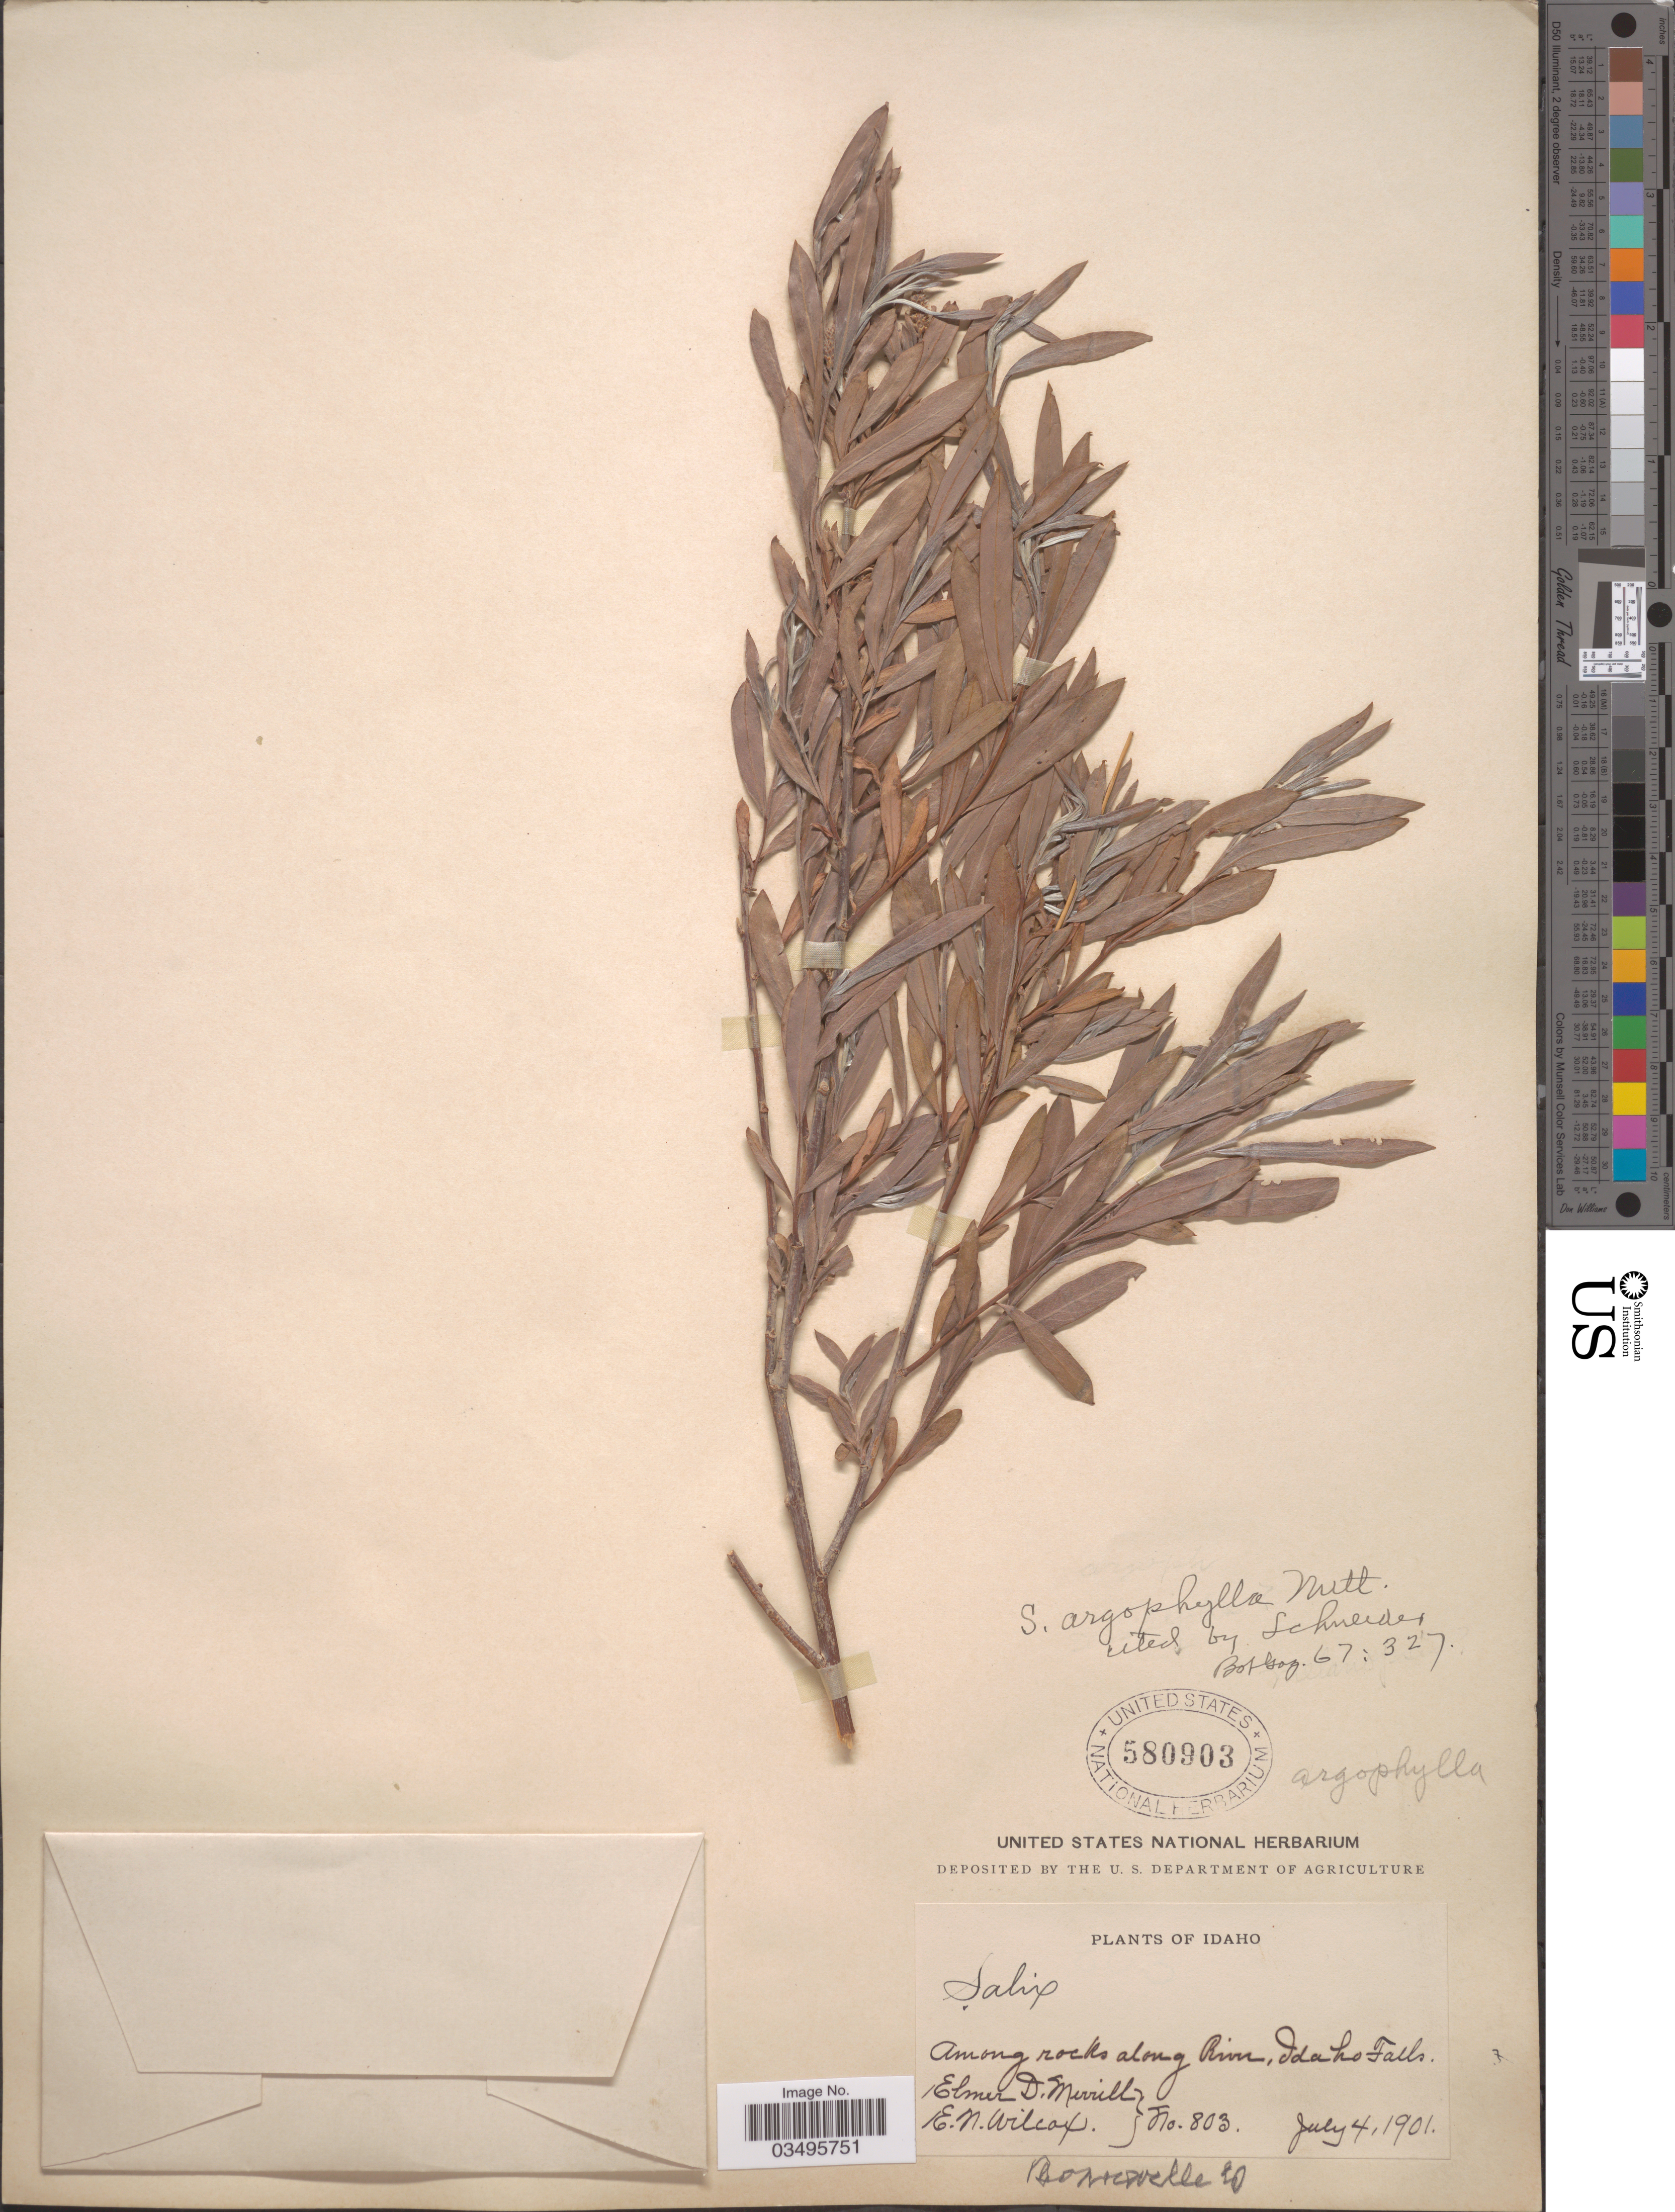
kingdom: Plantae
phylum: Tracheophyta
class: Magnoliopsida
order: Malpighiales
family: Salicaceae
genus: Salix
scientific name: Salix argophylla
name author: Nutt.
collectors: E. D. Merrill & E. Wilcox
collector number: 803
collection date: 1901-07-04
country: United States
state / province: Idaho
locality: Among rocks along River, Idaho Falls. Bonneville Co.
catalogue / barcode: US 580903